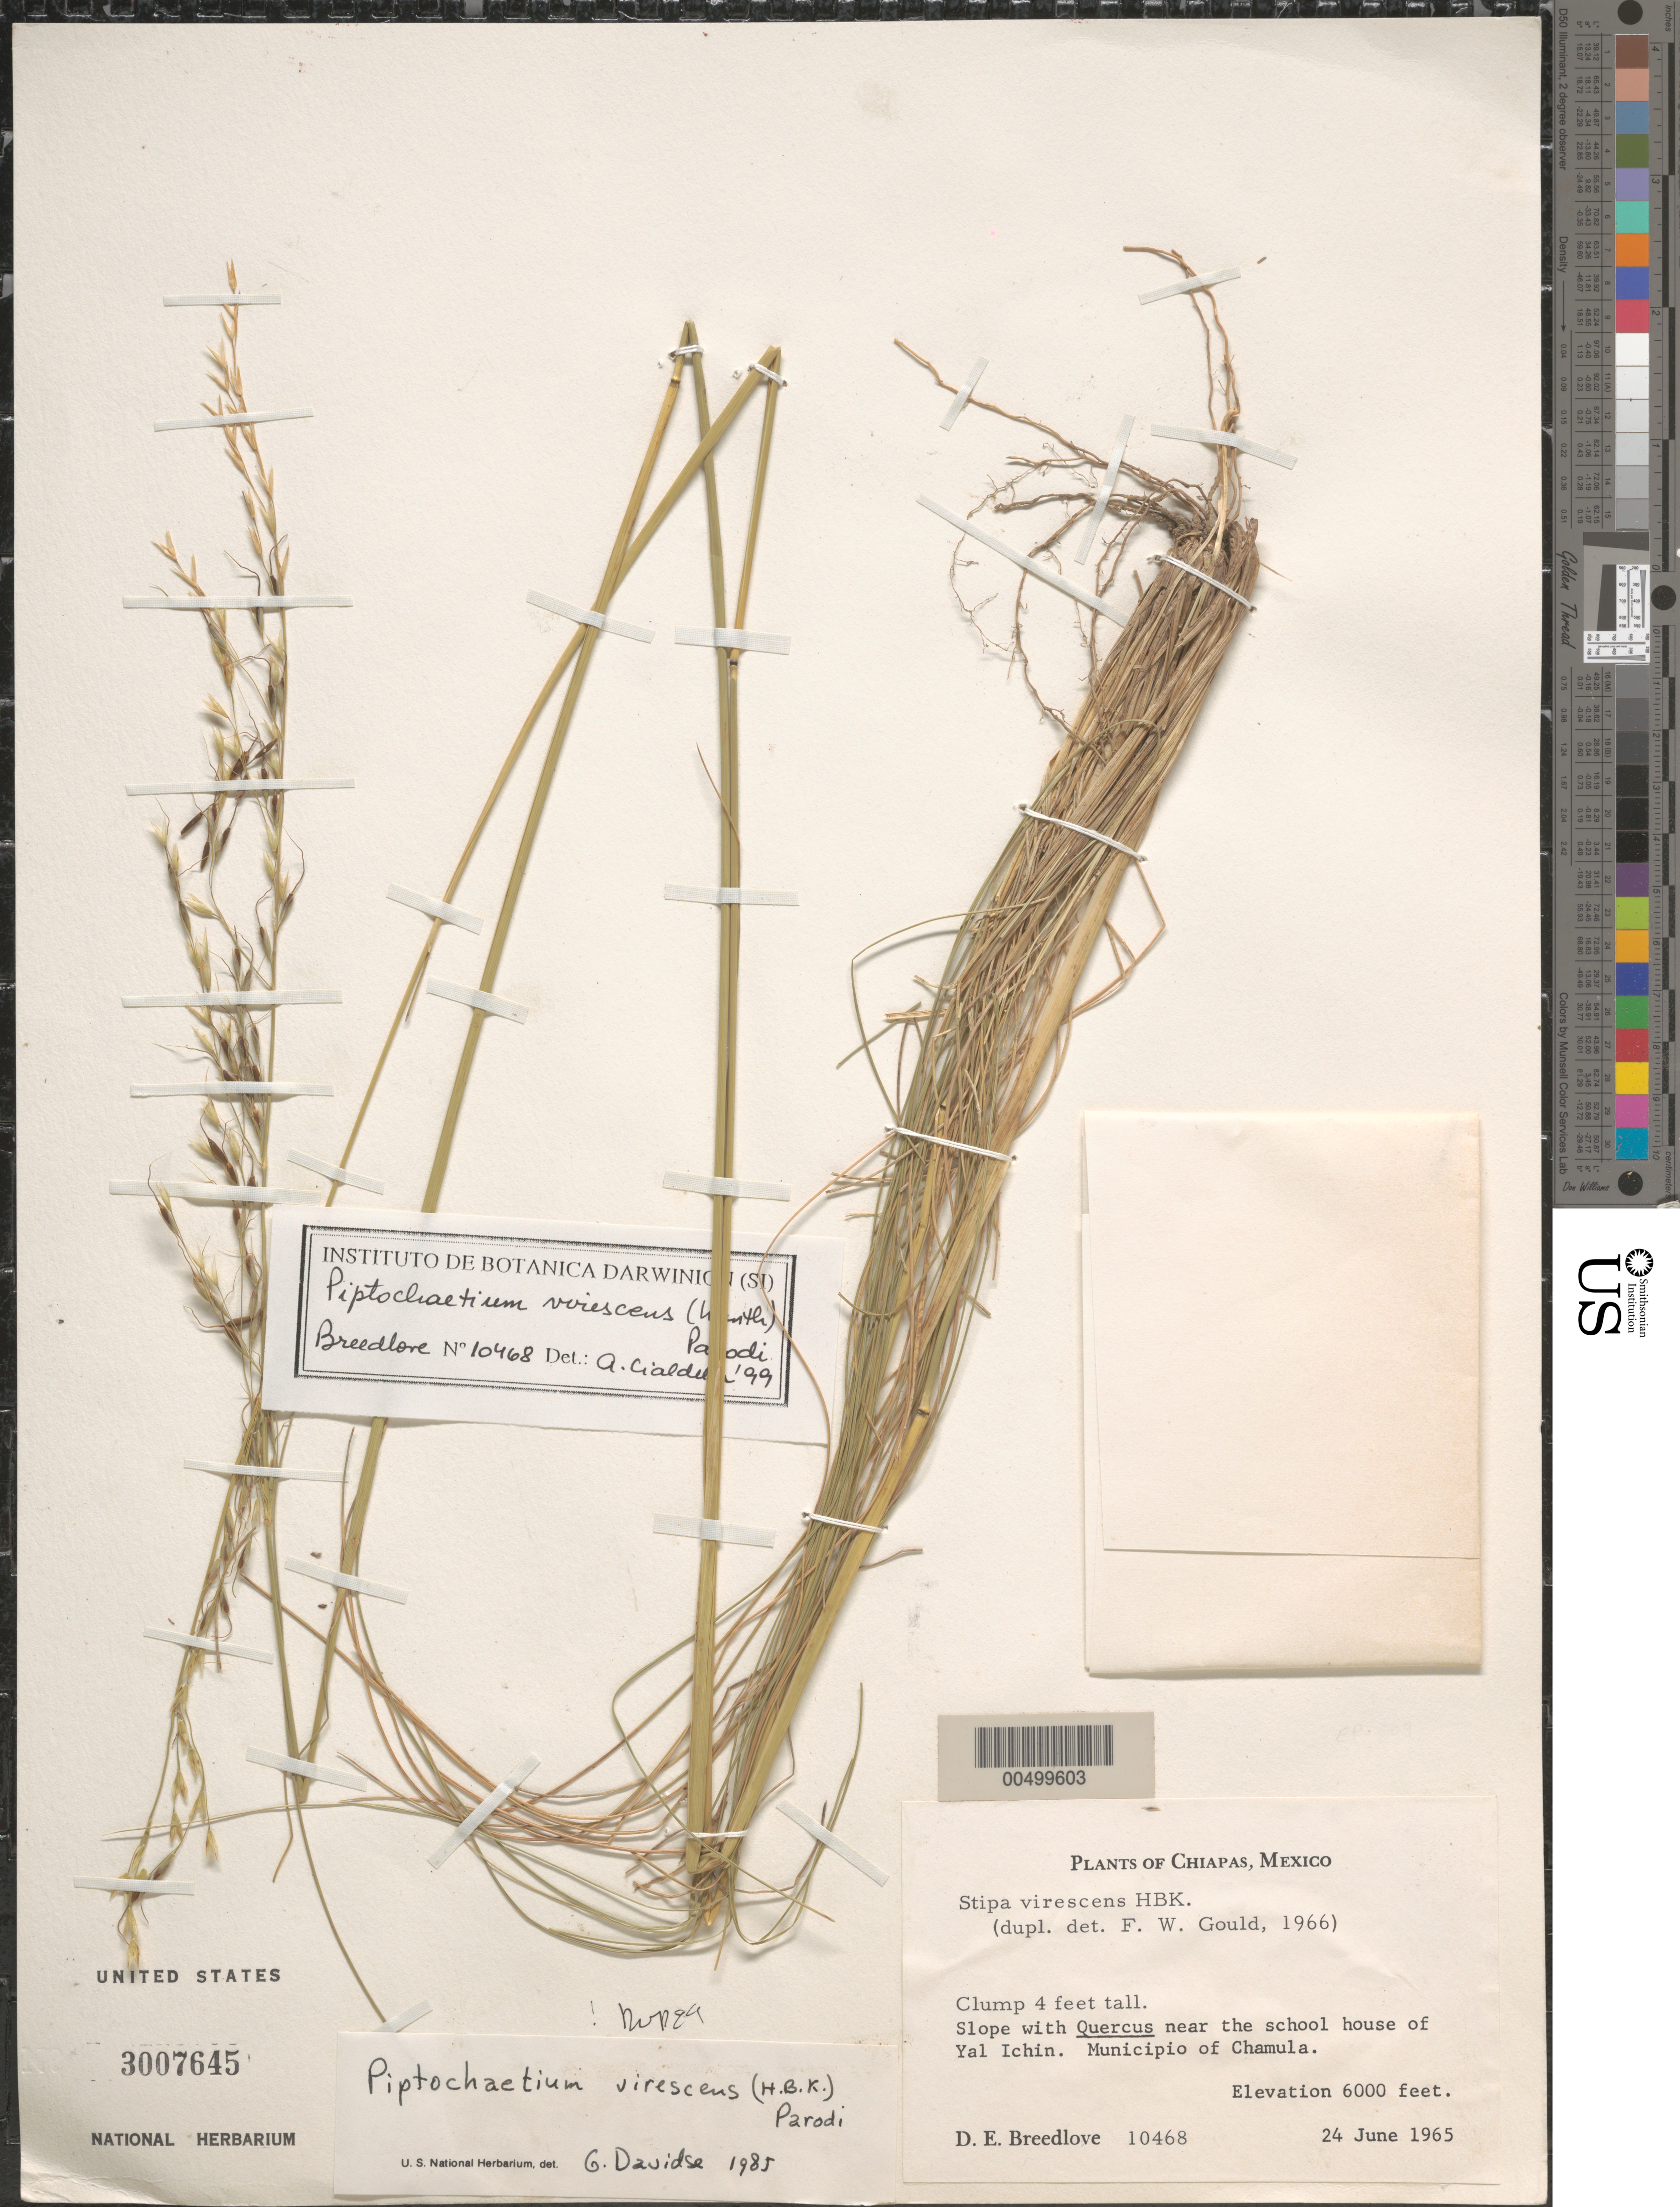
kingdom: Plantae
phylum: Tracheophyta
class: Liliopsida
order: Poales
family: Poaceae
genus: Piptochaetium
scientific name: Piptochaetium virescens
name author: (Kunth) Parodi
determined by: Pohl, R. W.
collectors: D. E. Breedlove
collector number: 10468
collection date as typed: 24 Jun 1965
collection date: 1965-06-24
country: Mexico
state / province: Chiapas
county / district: Chamula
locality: Near the school house of Yal Ichin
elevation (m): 1829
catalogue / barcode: US 3007645